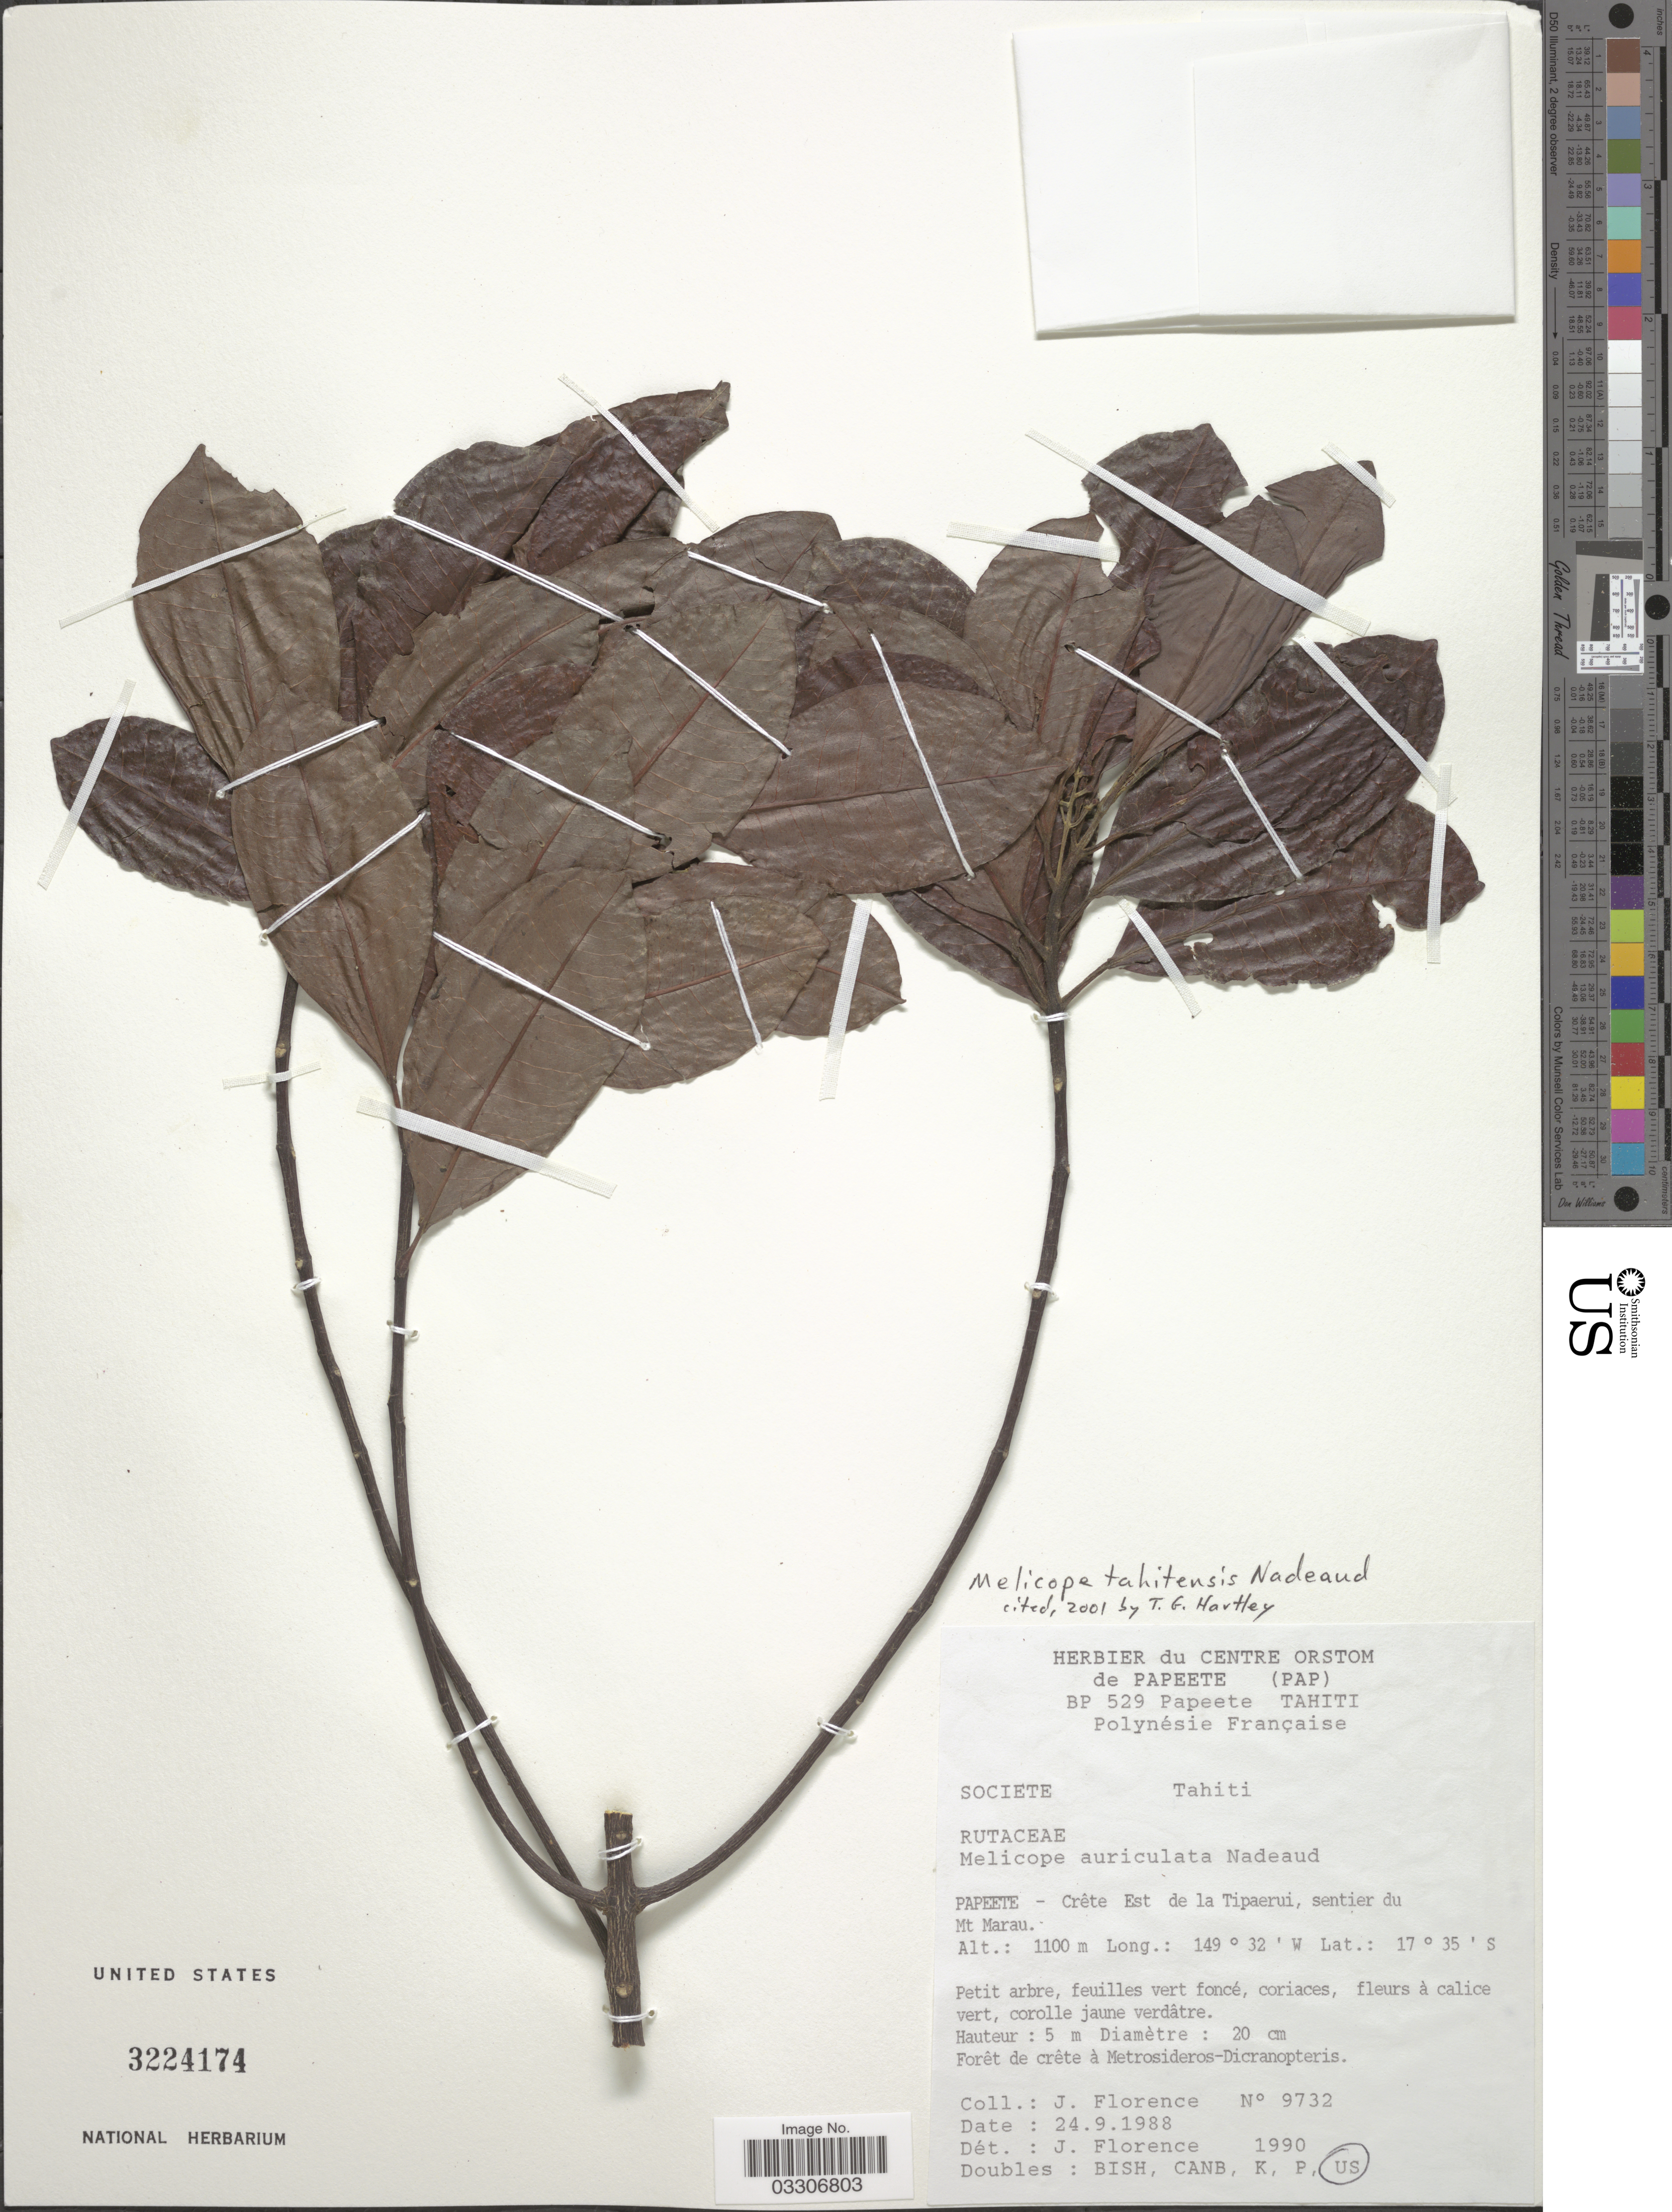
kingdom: Plantae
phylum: Tracheophyta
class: Magnoliopsida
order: Sapindales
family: Rutaceae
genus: Melicope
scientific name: Melicope tahitensis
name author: Nadeaud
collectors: J. Florence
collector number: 9732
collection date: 1988-09-24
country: French Polynesia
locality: Societe Tahiti. Papeete - Crête Est de la Tipaerui, sentier du Mt Marau.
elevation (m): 1100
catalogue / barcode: US 3224174